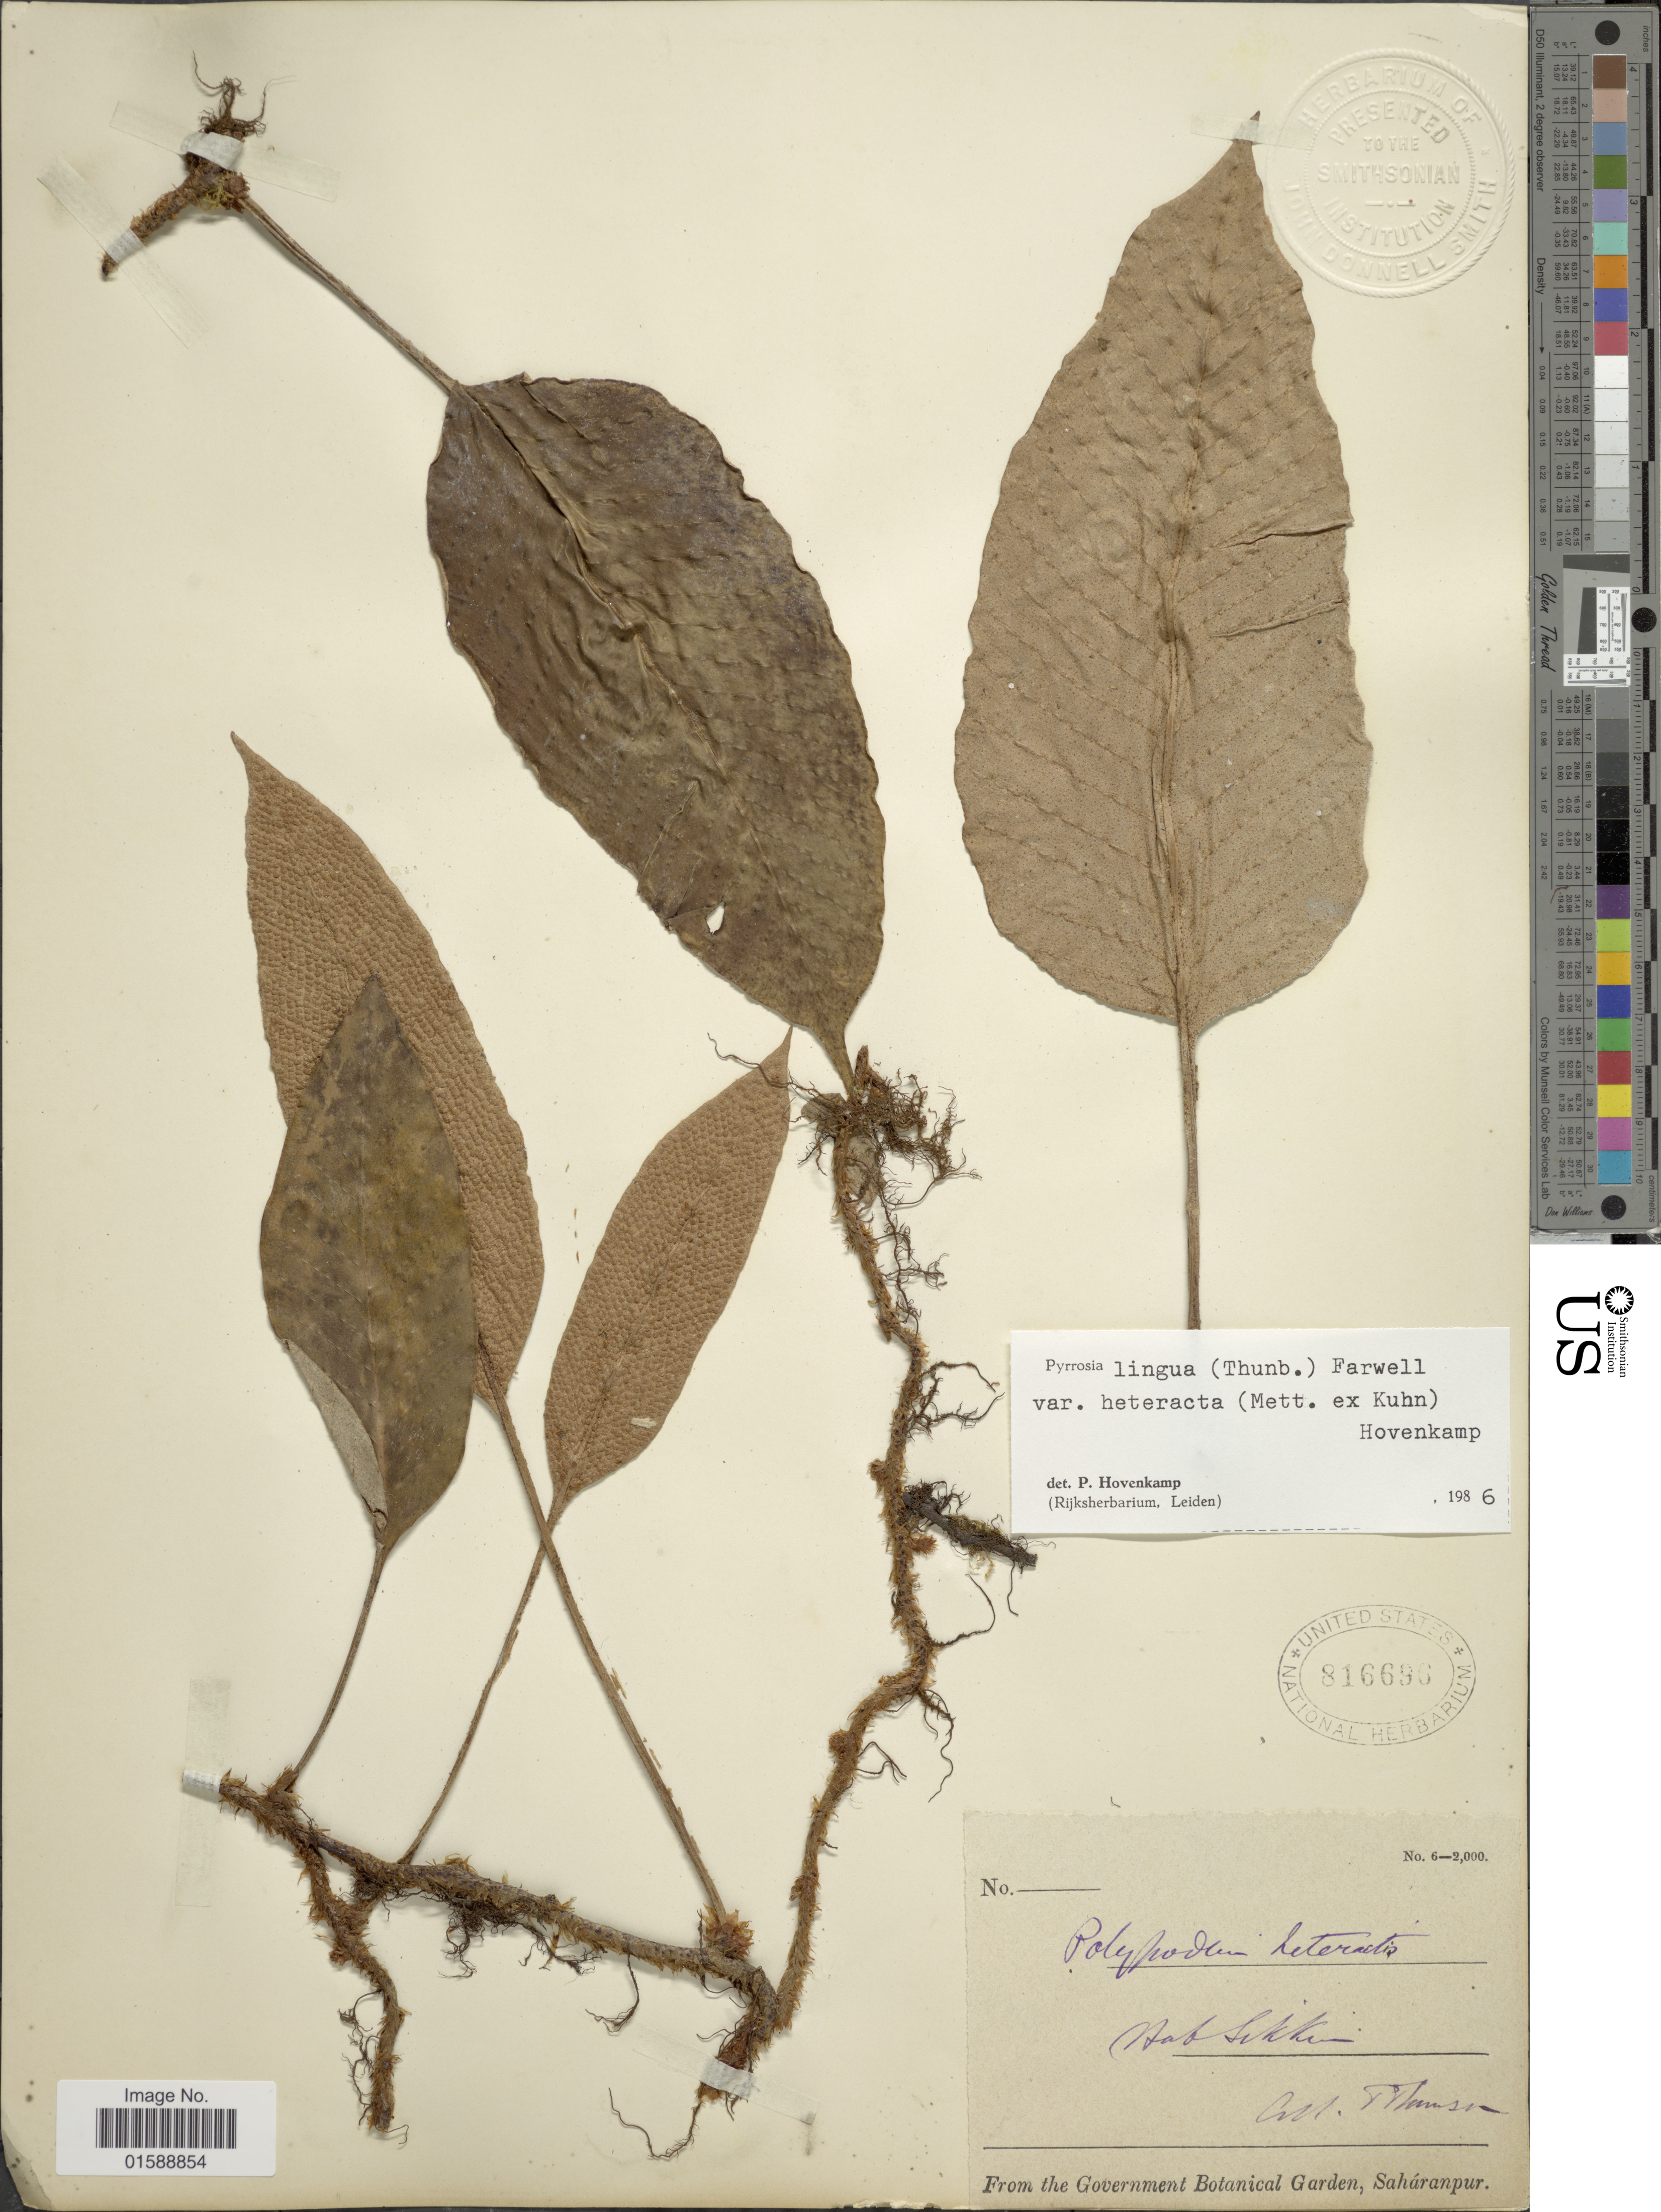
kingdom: Plantae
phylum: Tracheophyta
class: Polypodiopsida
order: Polypodiales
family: Polypodiaceae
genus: Pyrrosia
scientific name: Pyrrosia heteractis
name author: (Mett. ex Kuhn) Ching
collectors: -- Thomson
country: India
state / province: Sikkim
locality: Sikkim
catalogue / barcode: US 816696